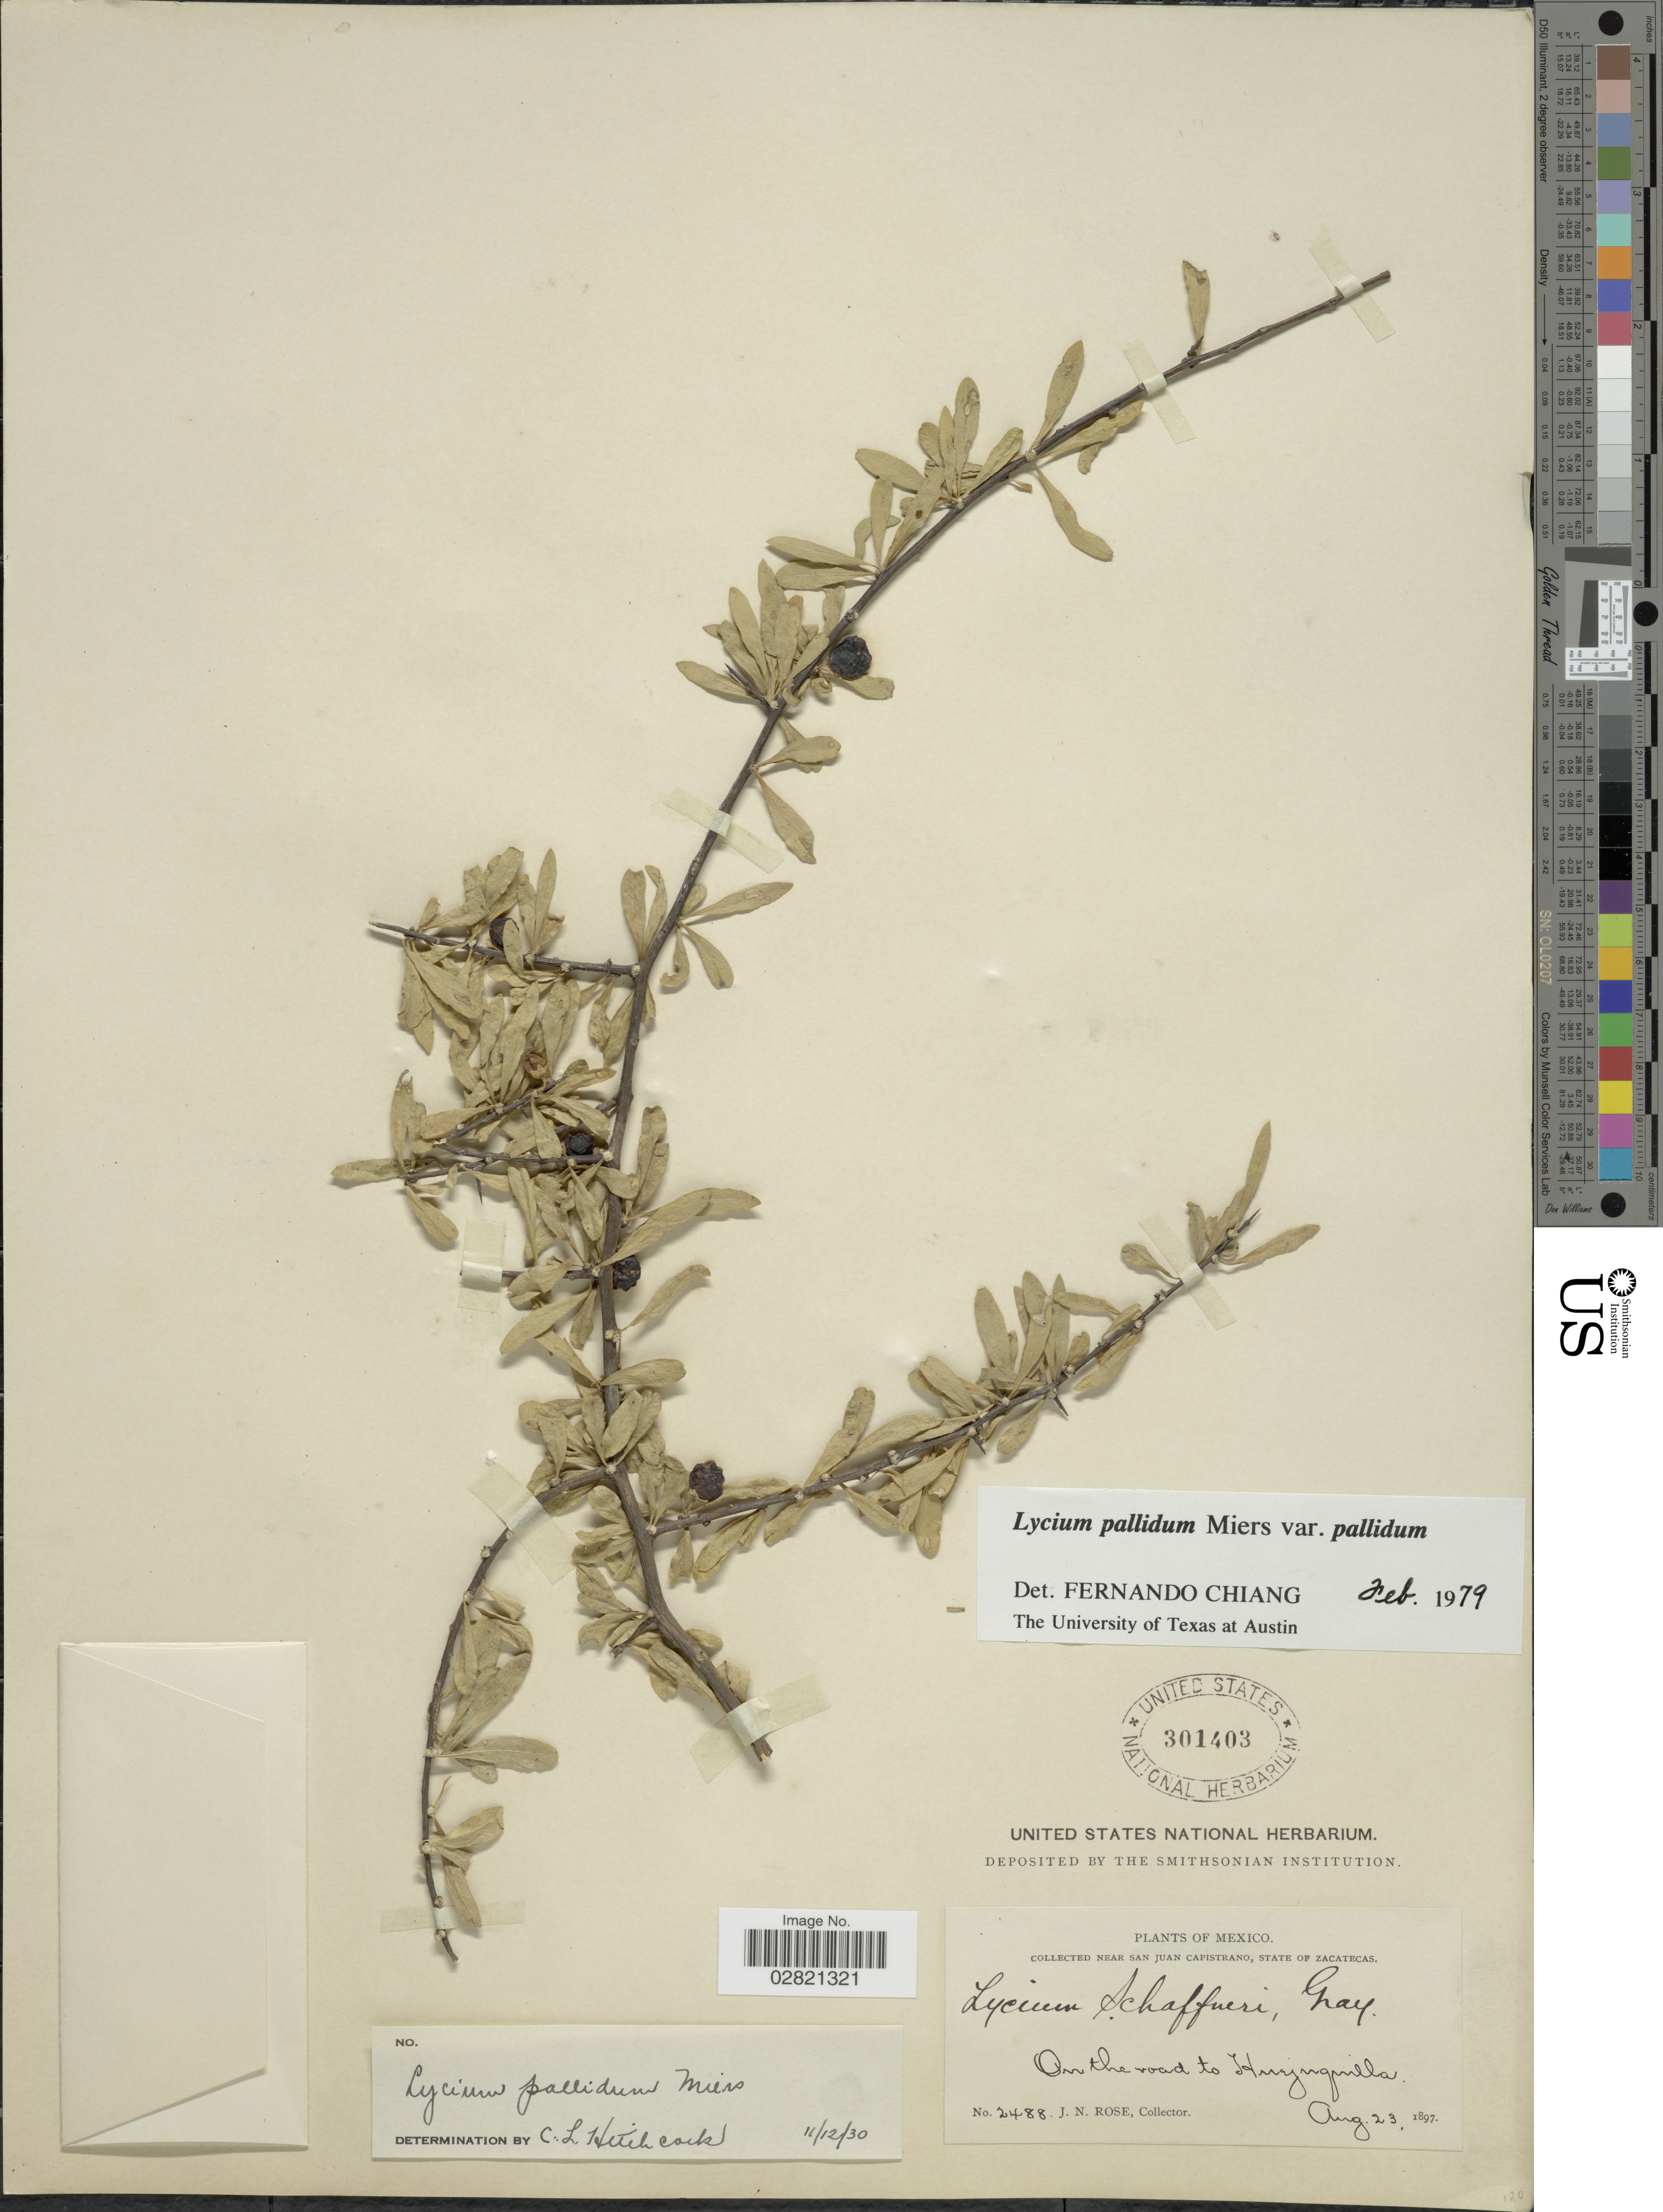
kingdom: Plantae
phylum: Tracheophyta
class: Magnoliopsida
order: Solanales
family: Solanaceae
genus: Lycium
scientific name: Lycium pallidum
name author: Miers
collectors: J. N. Rose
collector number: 2488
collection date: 1897-08-23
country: Mexico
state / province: Zacatecas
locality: Near San Juan Capistrano, on the road to Huejuquilla.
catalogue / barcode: US 301403